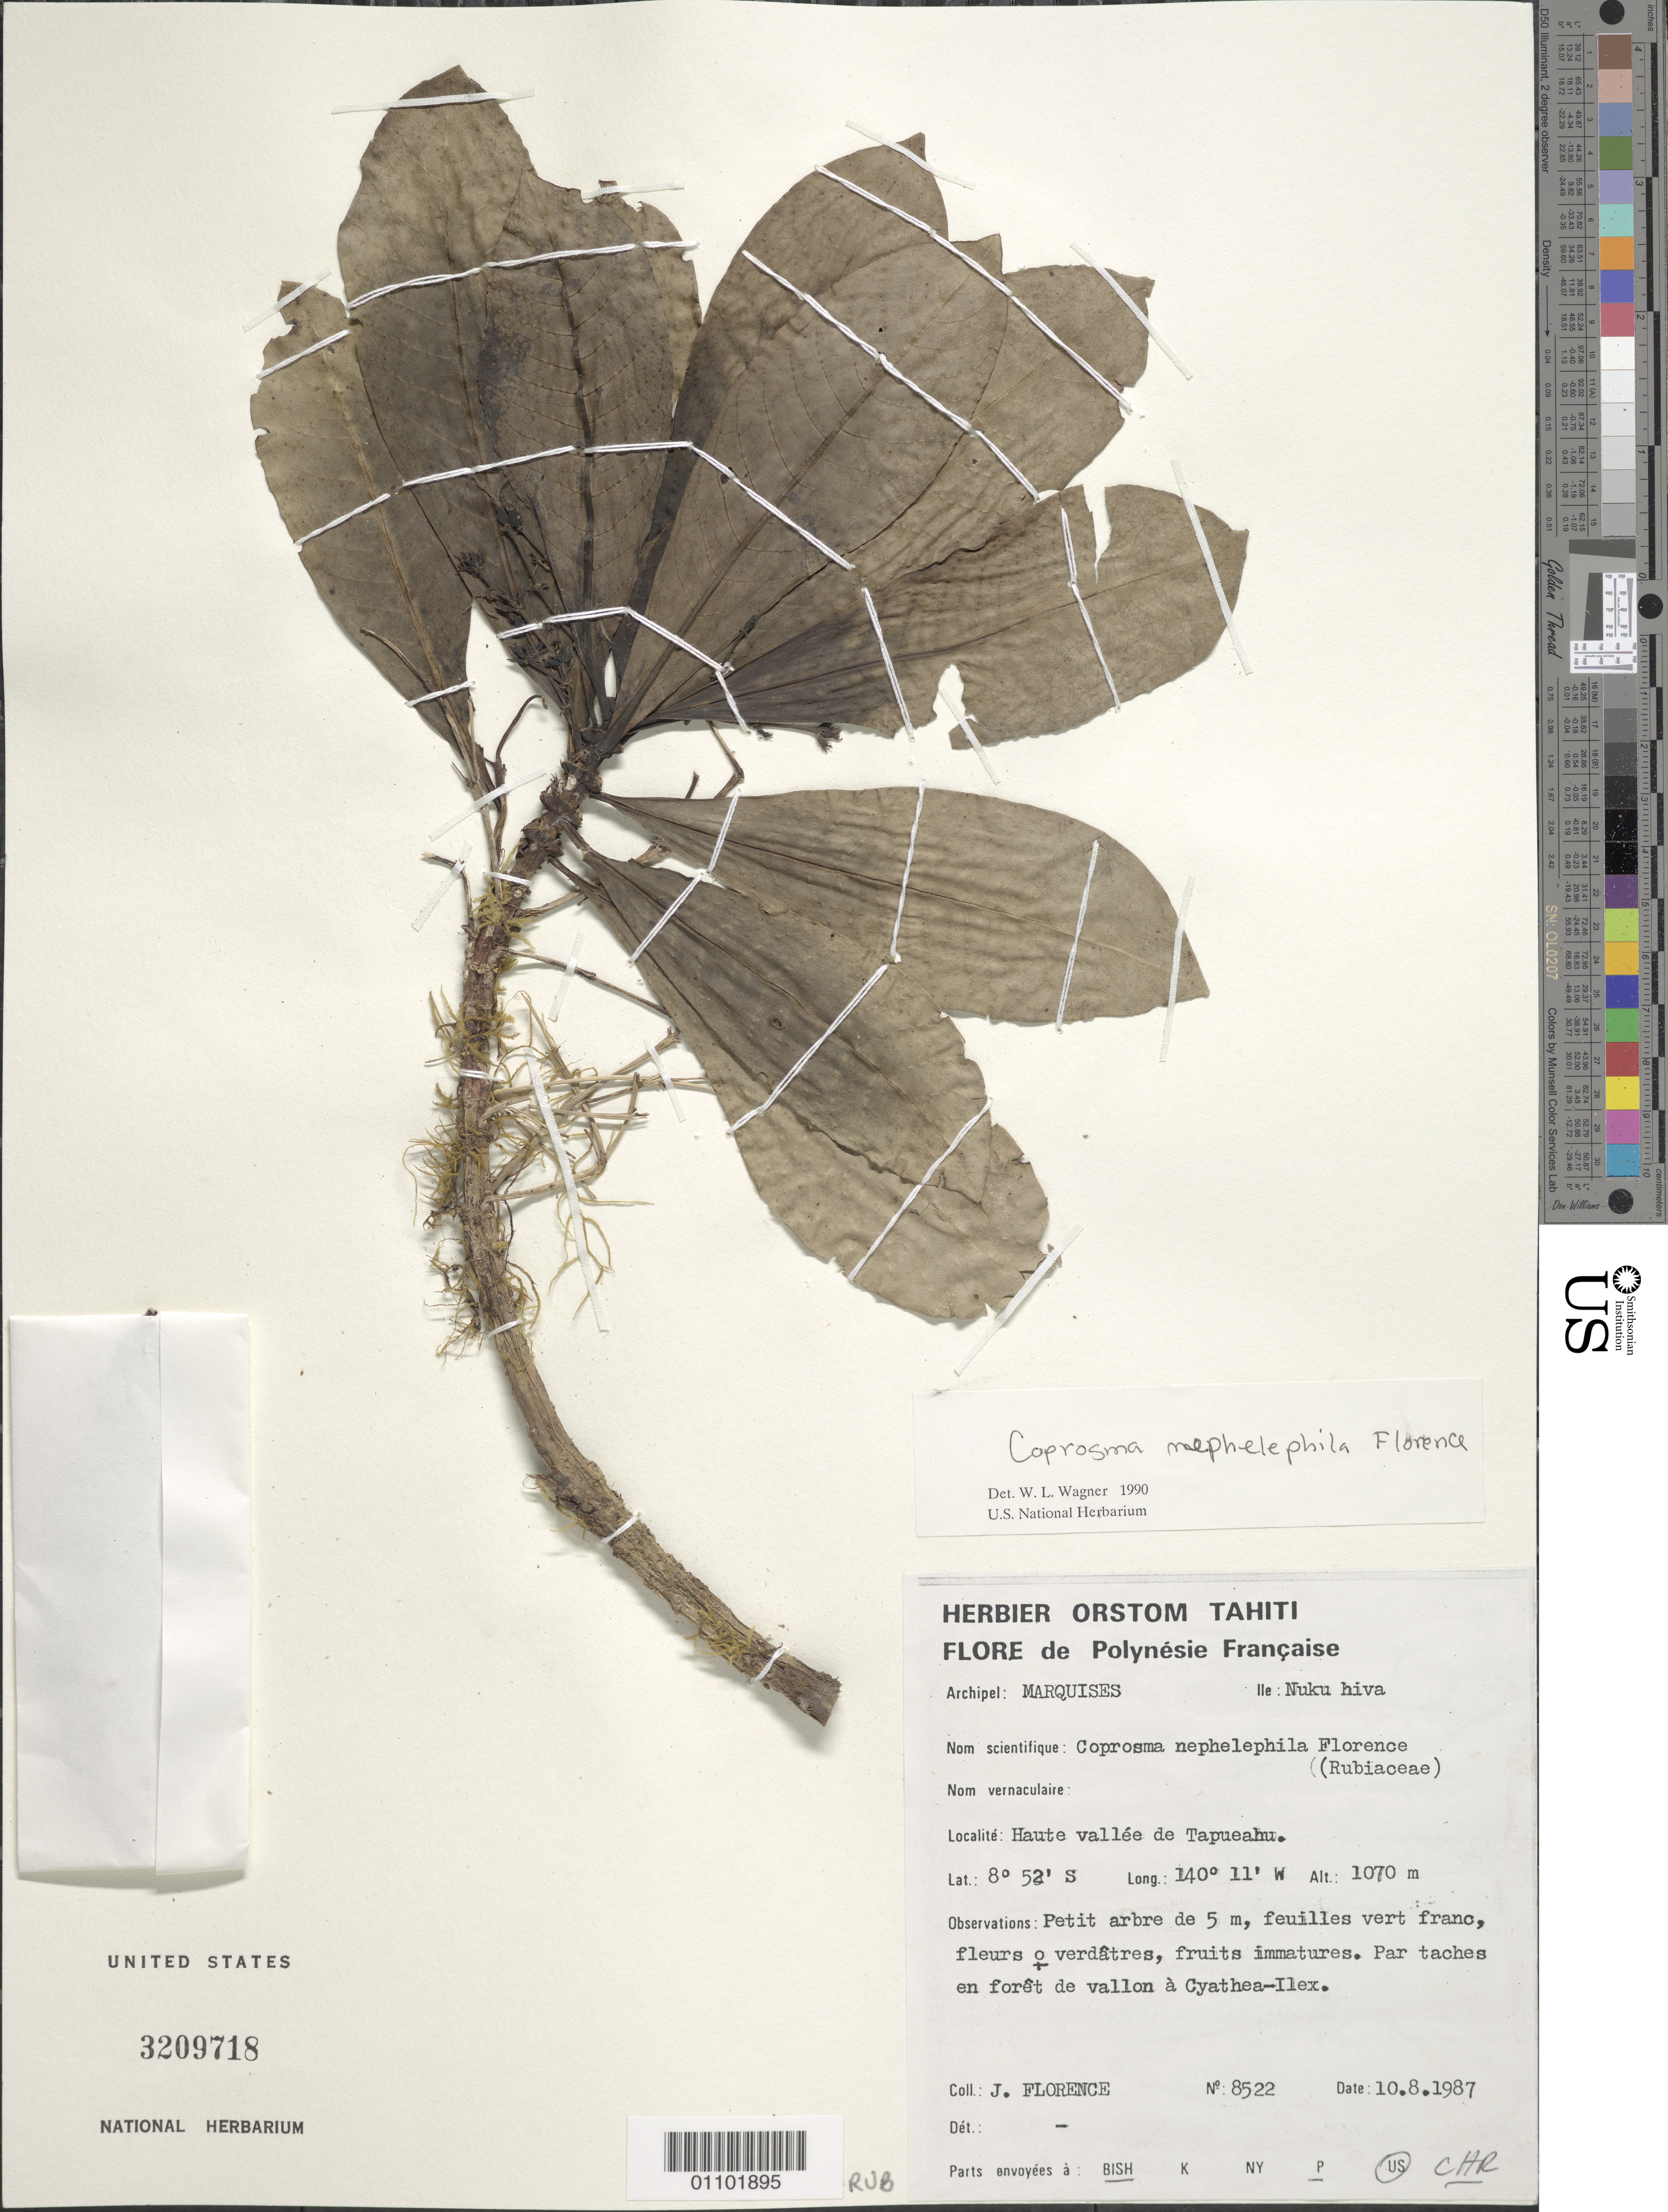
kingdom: Plantae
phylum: Tracheophyta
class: Magnoliopsida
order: Gentianales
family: Rubiaceae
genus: Coprosma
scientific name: Coprosma nephelephila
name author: J. Florence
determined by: Wagner, W. L., (BOT), Smithsonian Institution - National Museum of Natural History (UNITED STATES)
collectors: J. Florence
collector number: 8522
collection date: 1987-08-10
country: French Polynesia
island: Nuku Hiva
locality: Haute vallée de Tapueahu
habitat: Par taches en forêt de vallon à Cyathea-Ilex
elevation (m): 1070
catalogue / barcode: US 3209718